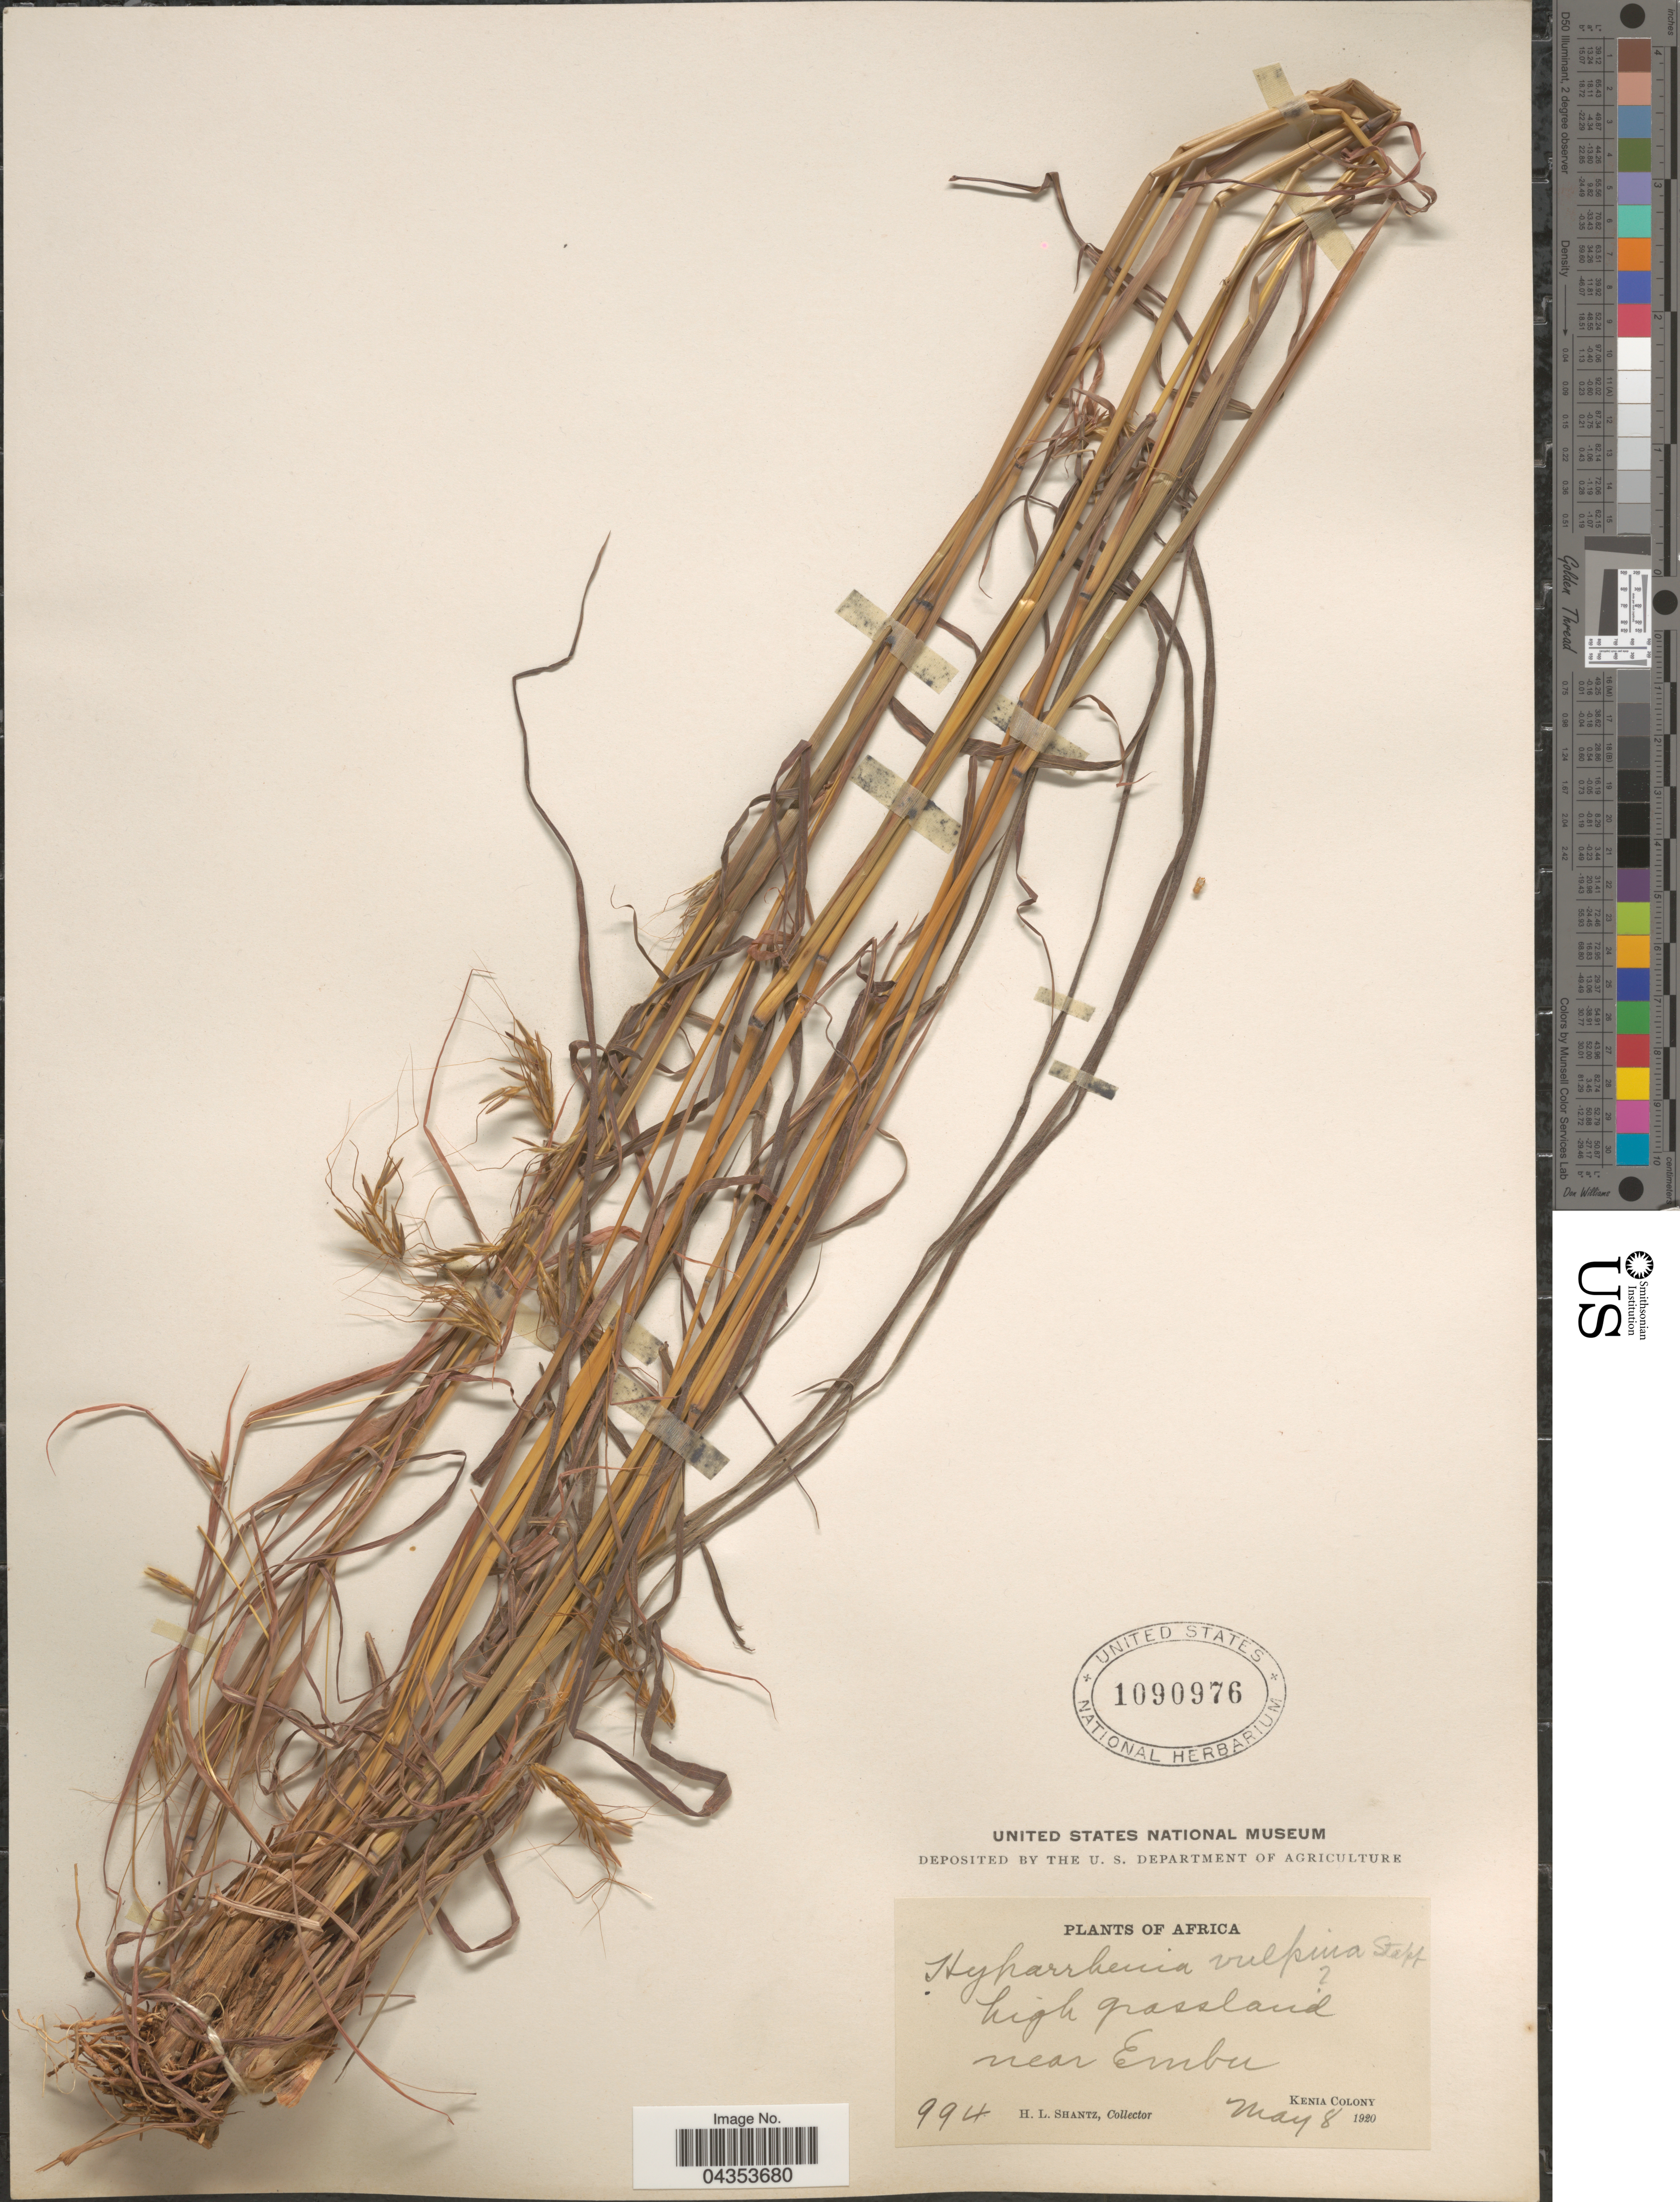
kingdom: Plantae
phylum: Tracheophyta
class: Liliopsida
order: Poales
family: Poaceae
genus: Hyparrhenia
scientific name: Hyparrhenia nyassae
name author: (Rendle) Stapf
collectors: H. Shantz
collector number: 994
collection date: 1920-05-08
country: Kenya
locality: High grassland near Embu. Kenia Colony.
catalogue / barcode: US 1090976